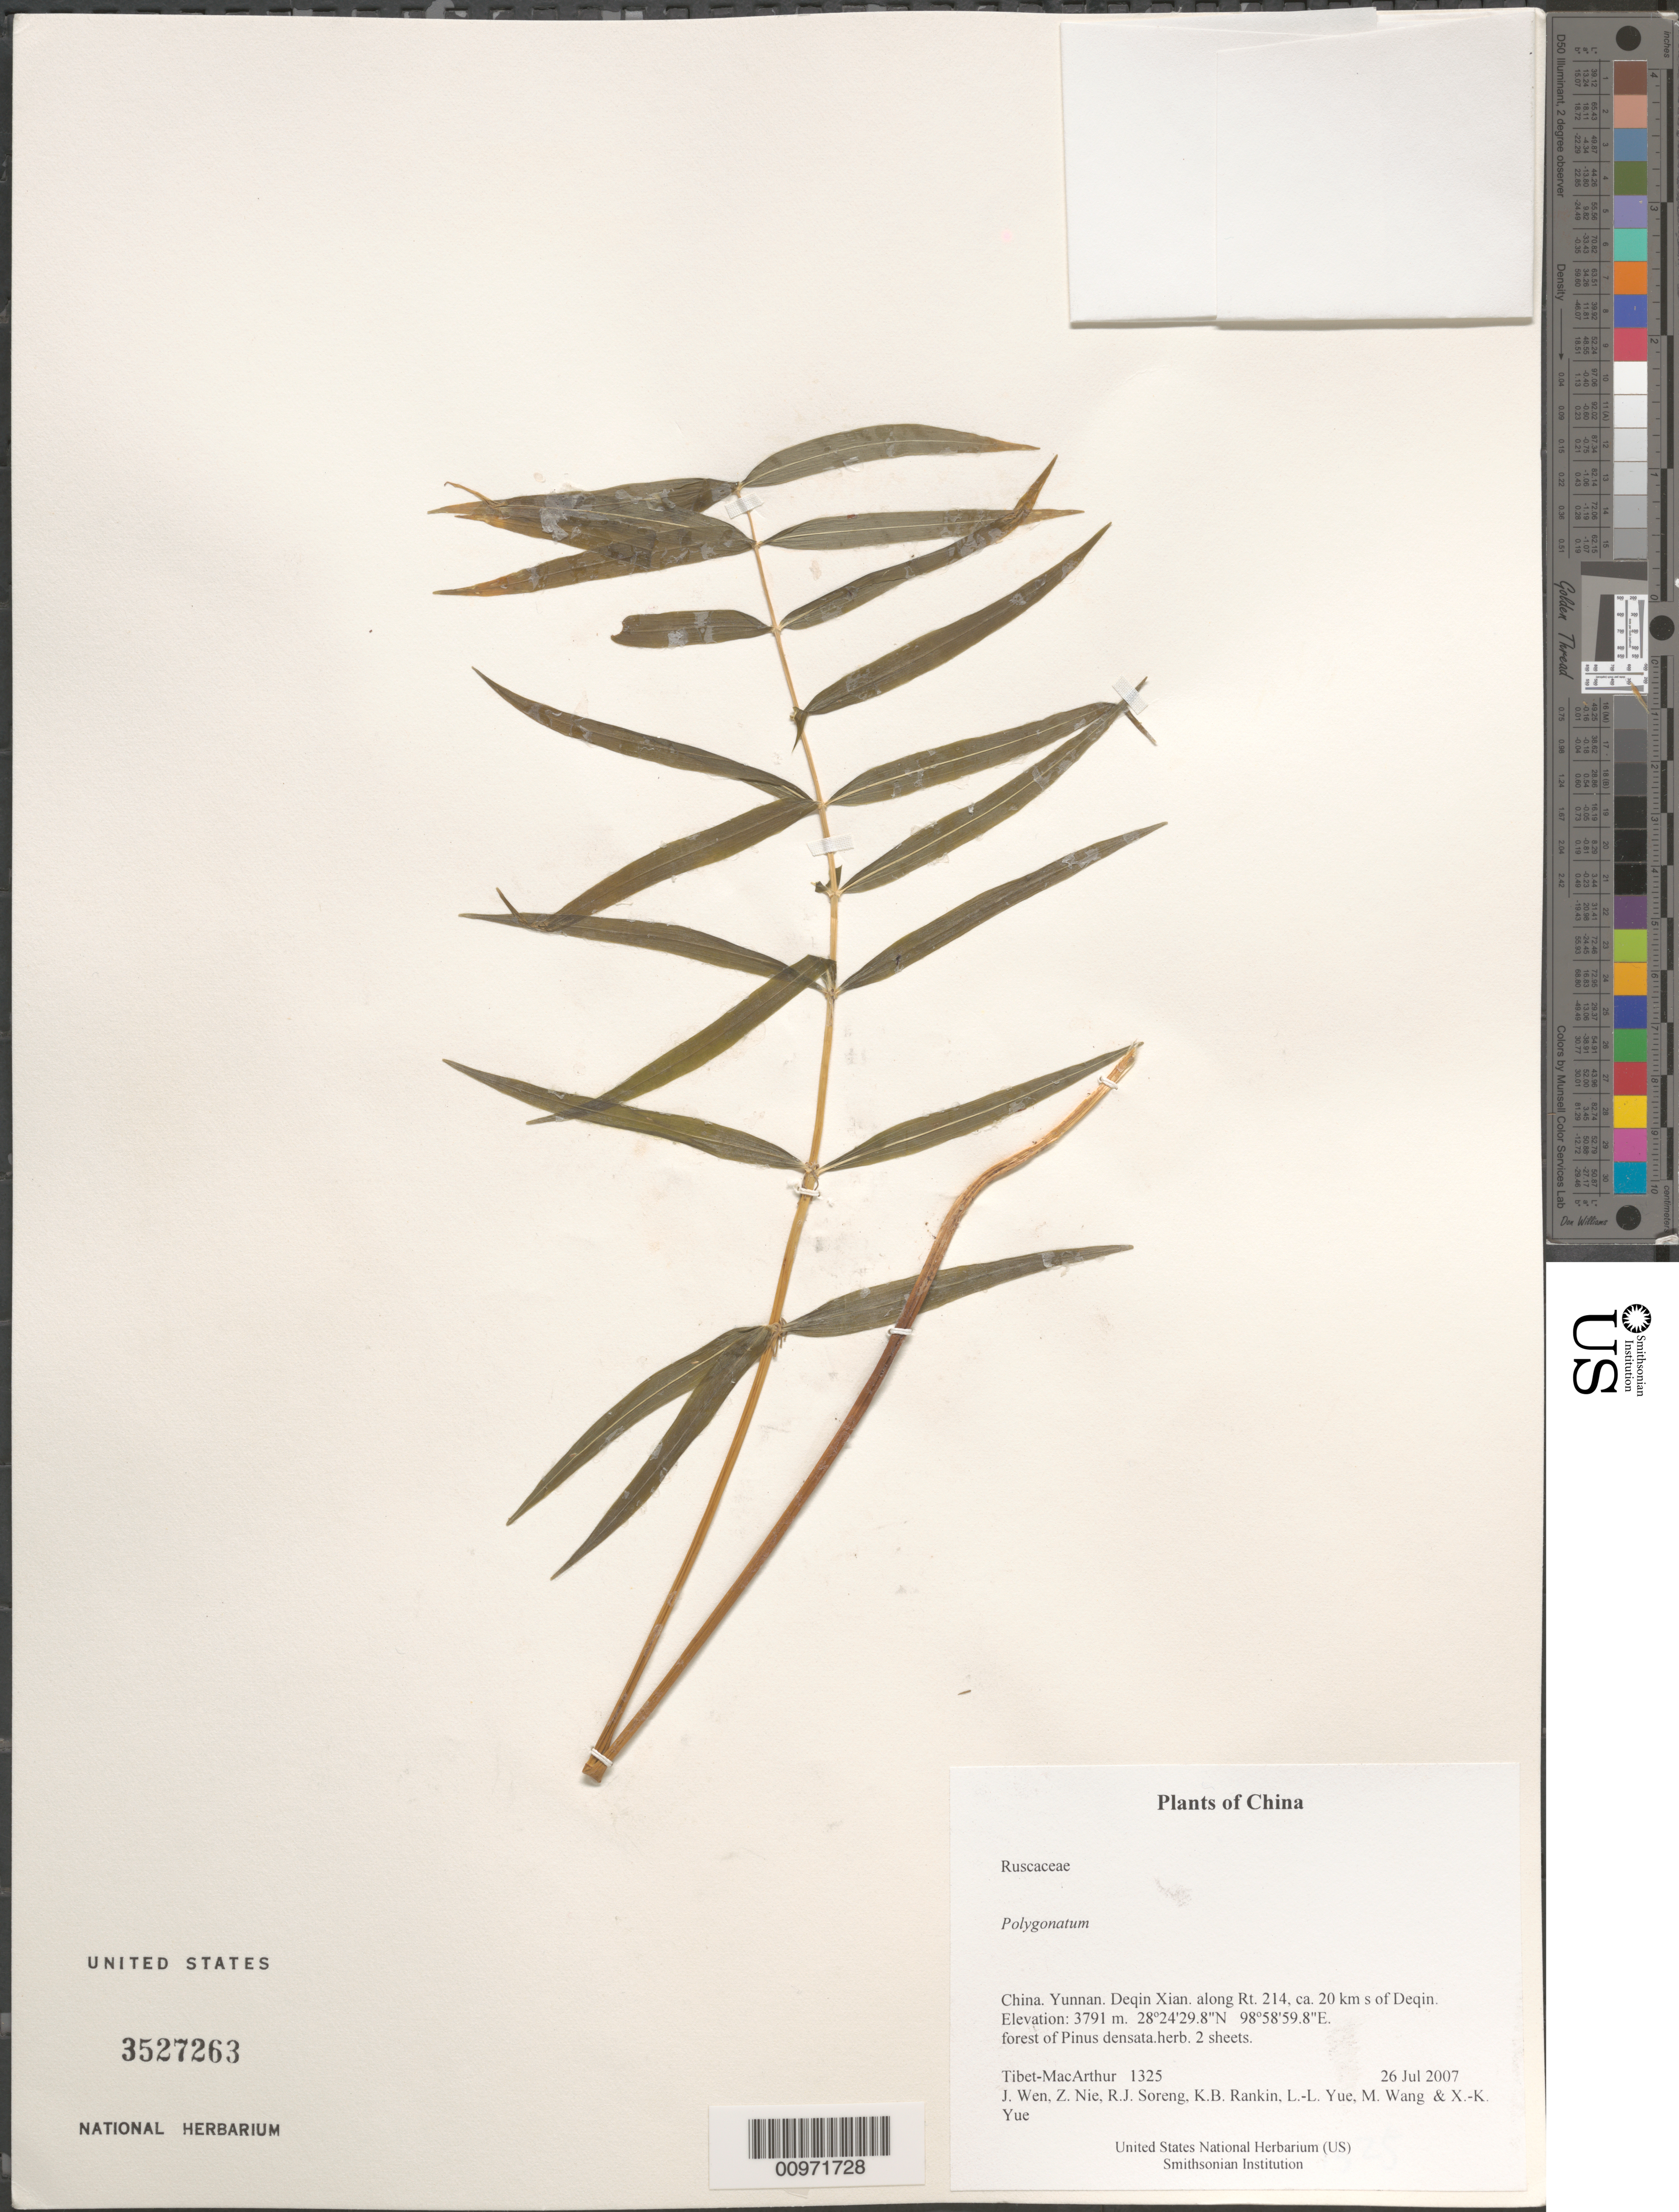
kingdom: Plantae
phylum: Tracheophyta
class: Liliopsida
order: Asparagales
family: Asparagaceae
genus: Polygonatum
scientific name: Polygonatum sp.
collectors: Tibet-MacArthur, J. Wen, Z. Nie, R. J. Soreng, K. Rankin, L. Yue, M. Wang & X. Yue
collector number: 1325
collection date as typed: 26 Jul 2007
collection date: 2007-07-26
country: China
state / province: Yunnan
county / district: Deqin Xian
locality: along Rt. 214, ca. 20 km s of Deqin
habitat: forest of Pinus densata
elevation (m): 3791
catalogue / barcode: US 3527263